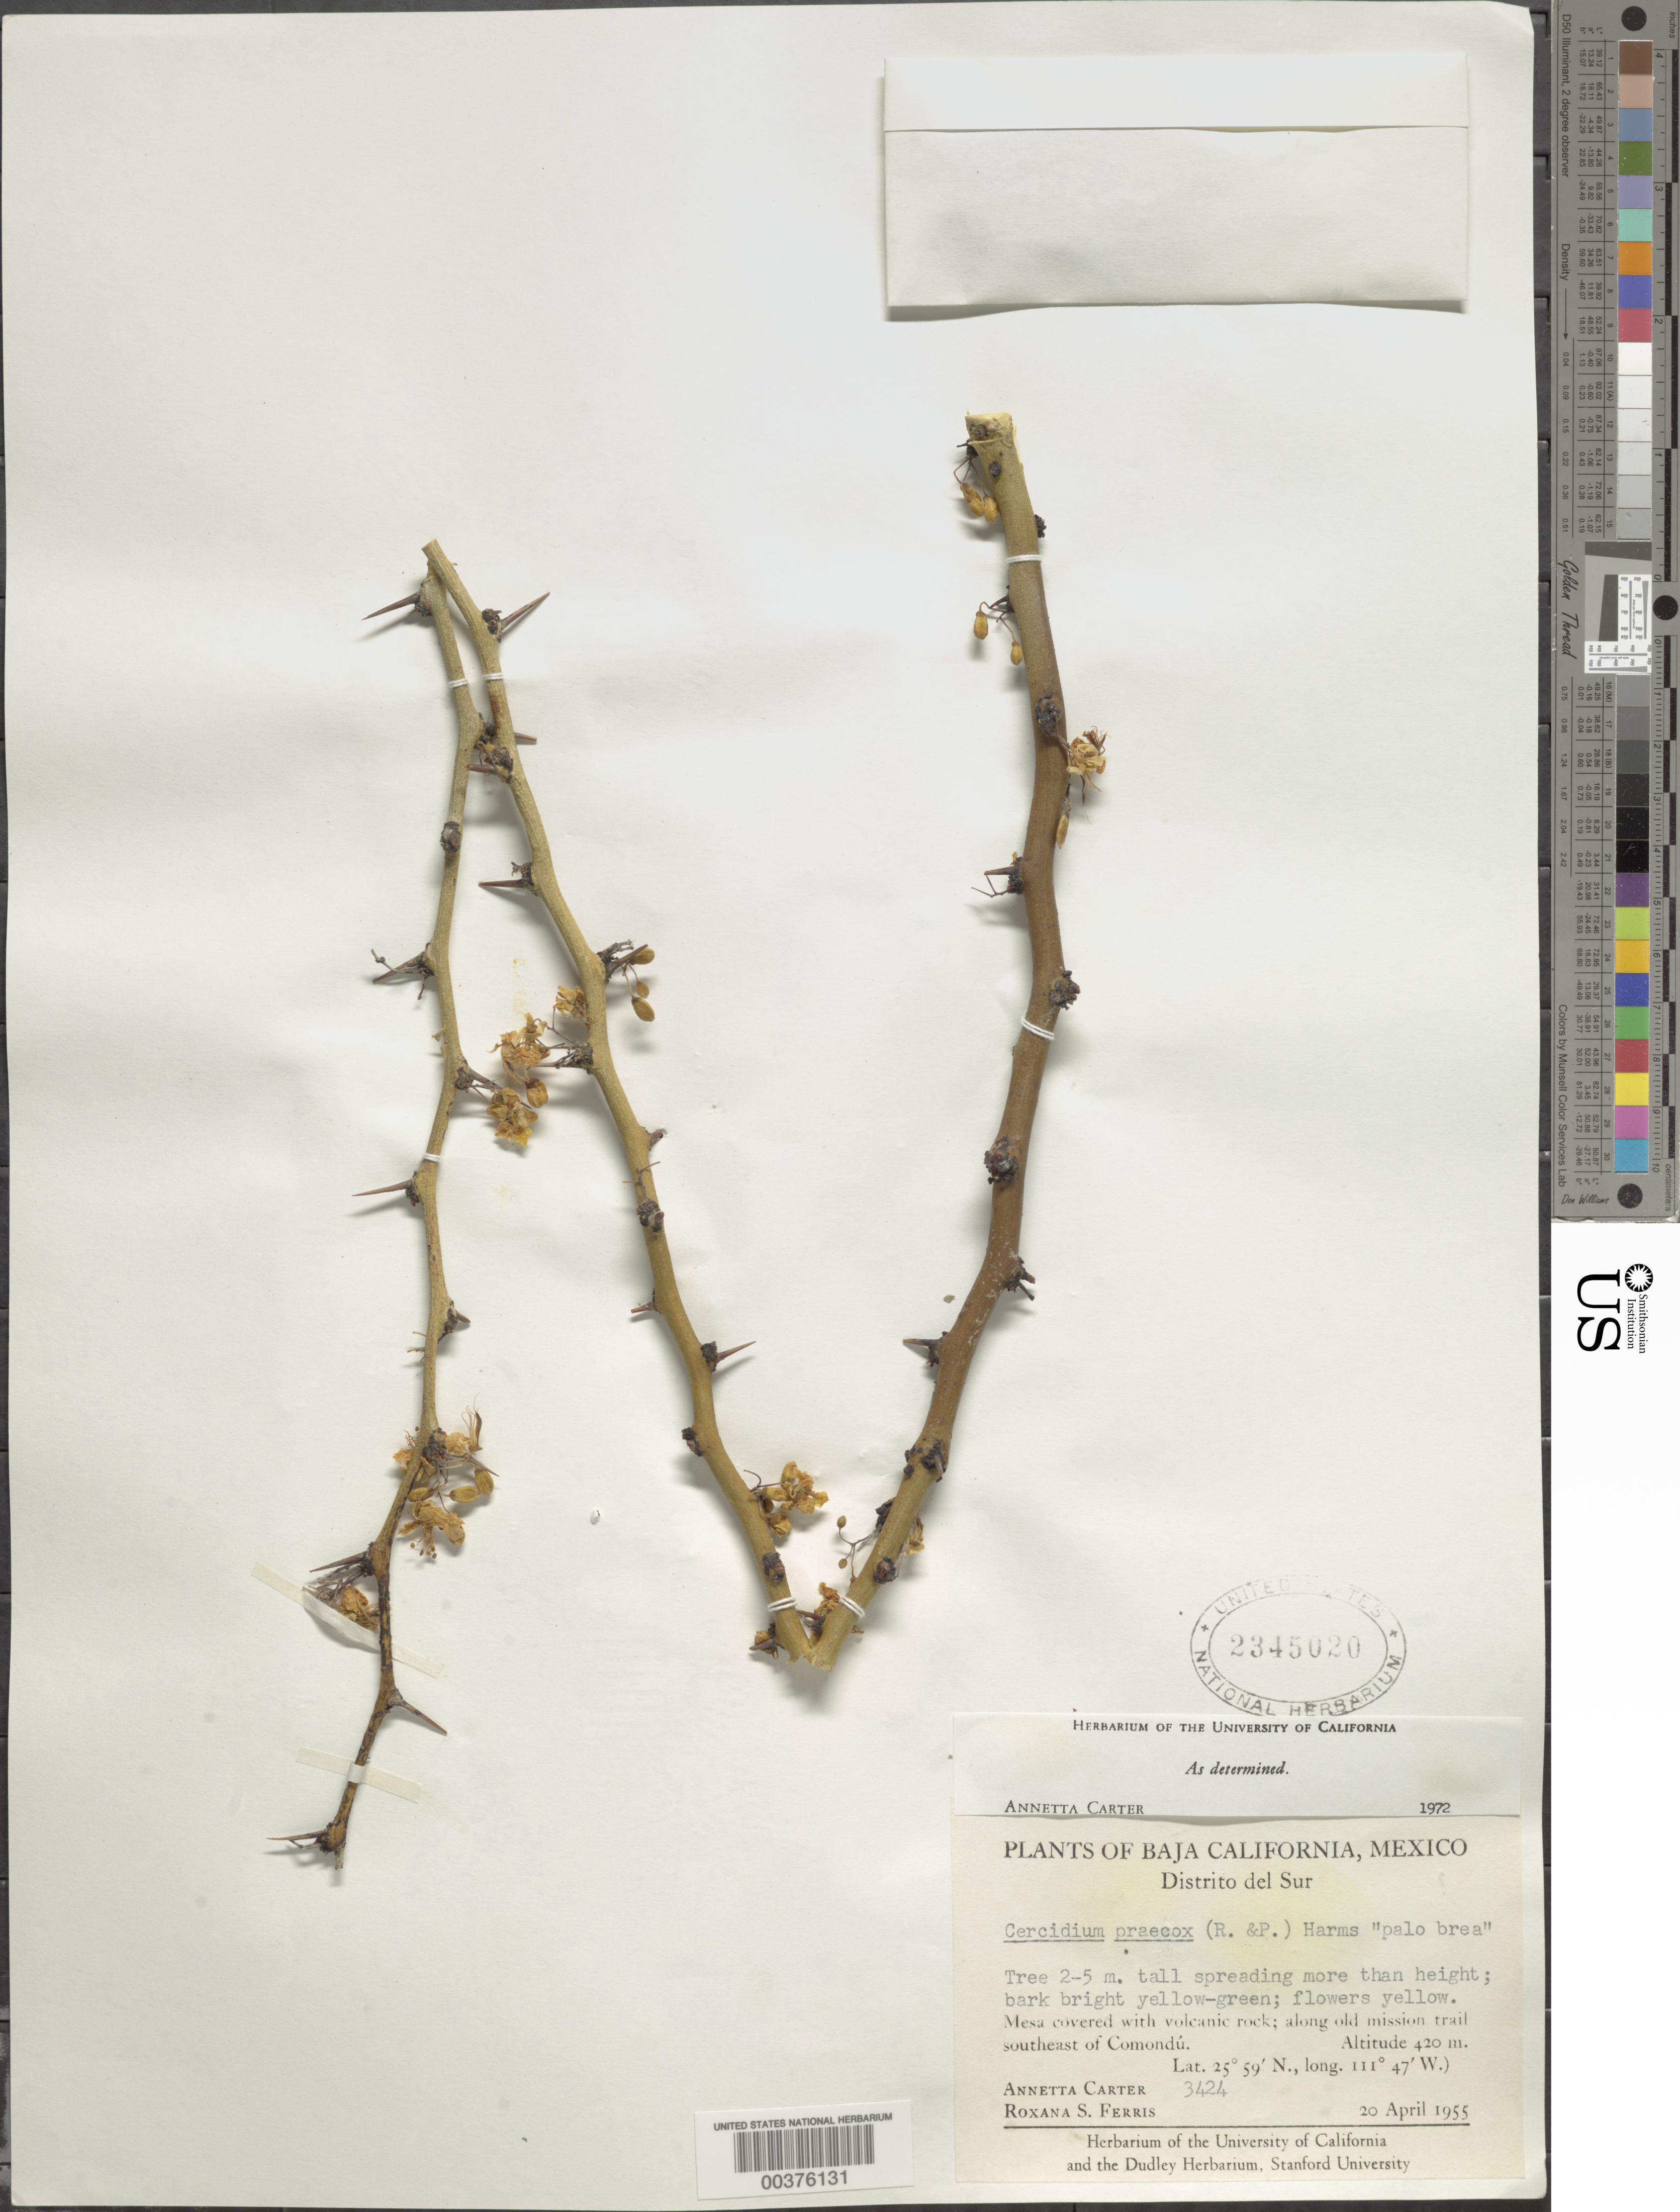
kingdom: Plantae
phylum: Tracheophyta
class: Magnoliopsida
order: Fabales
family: Fabaceae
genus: Parkinsonia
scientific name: Parkinsonia praecox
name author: (Ruiz & Pav.) J.E. Hawkins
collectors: A. M. Carter & R. S. Ferris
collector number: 3424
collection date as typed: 20 Apr 1955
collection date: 1955-04-20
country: Mexico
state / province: Baja California Sur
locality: Along old mission trail SE of Comondu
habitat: Mesa covered with volcanic rock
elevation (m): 420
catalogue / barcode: US 2345020